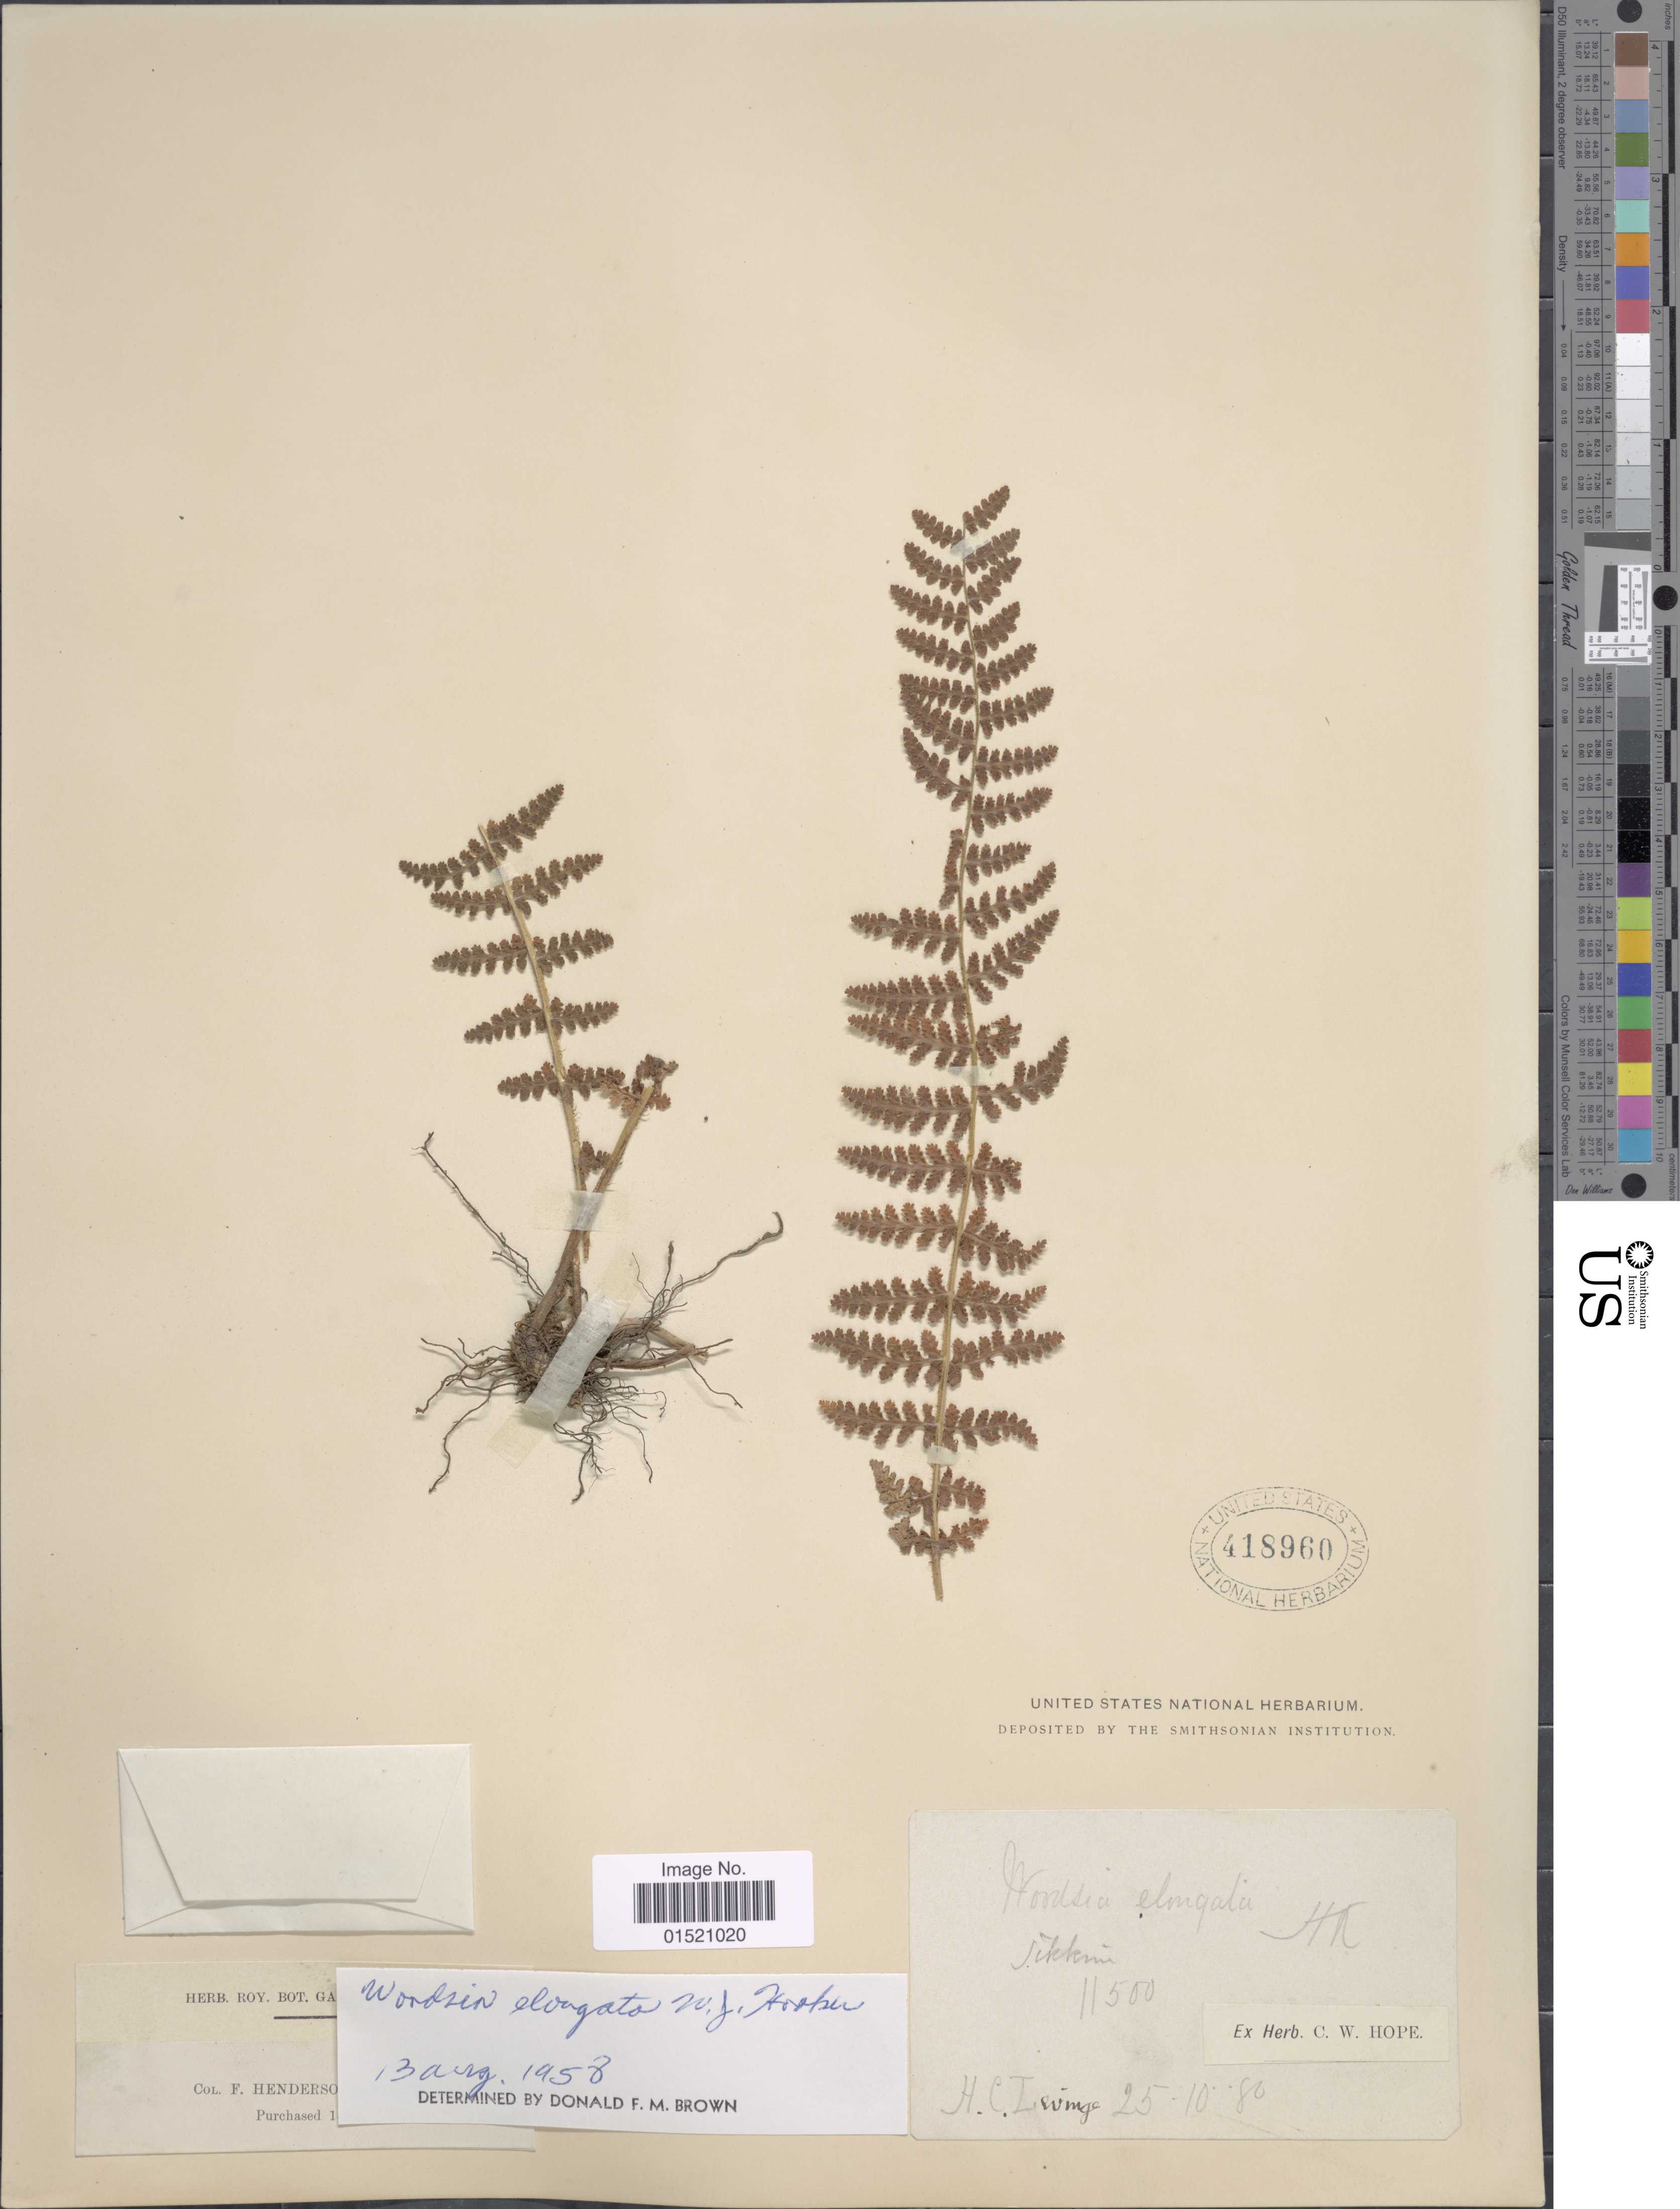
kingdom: Plantae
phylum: Tracheophyta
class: Polypodiopsida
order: Polypodiales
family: Woodsiaceae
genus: Woodsia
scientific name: Woodsia elongata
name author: Hook.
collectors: H. Levinge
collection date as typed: Transcribed d/m/y: 25/10/80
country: India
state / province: Sikkim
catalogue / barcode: US 418960